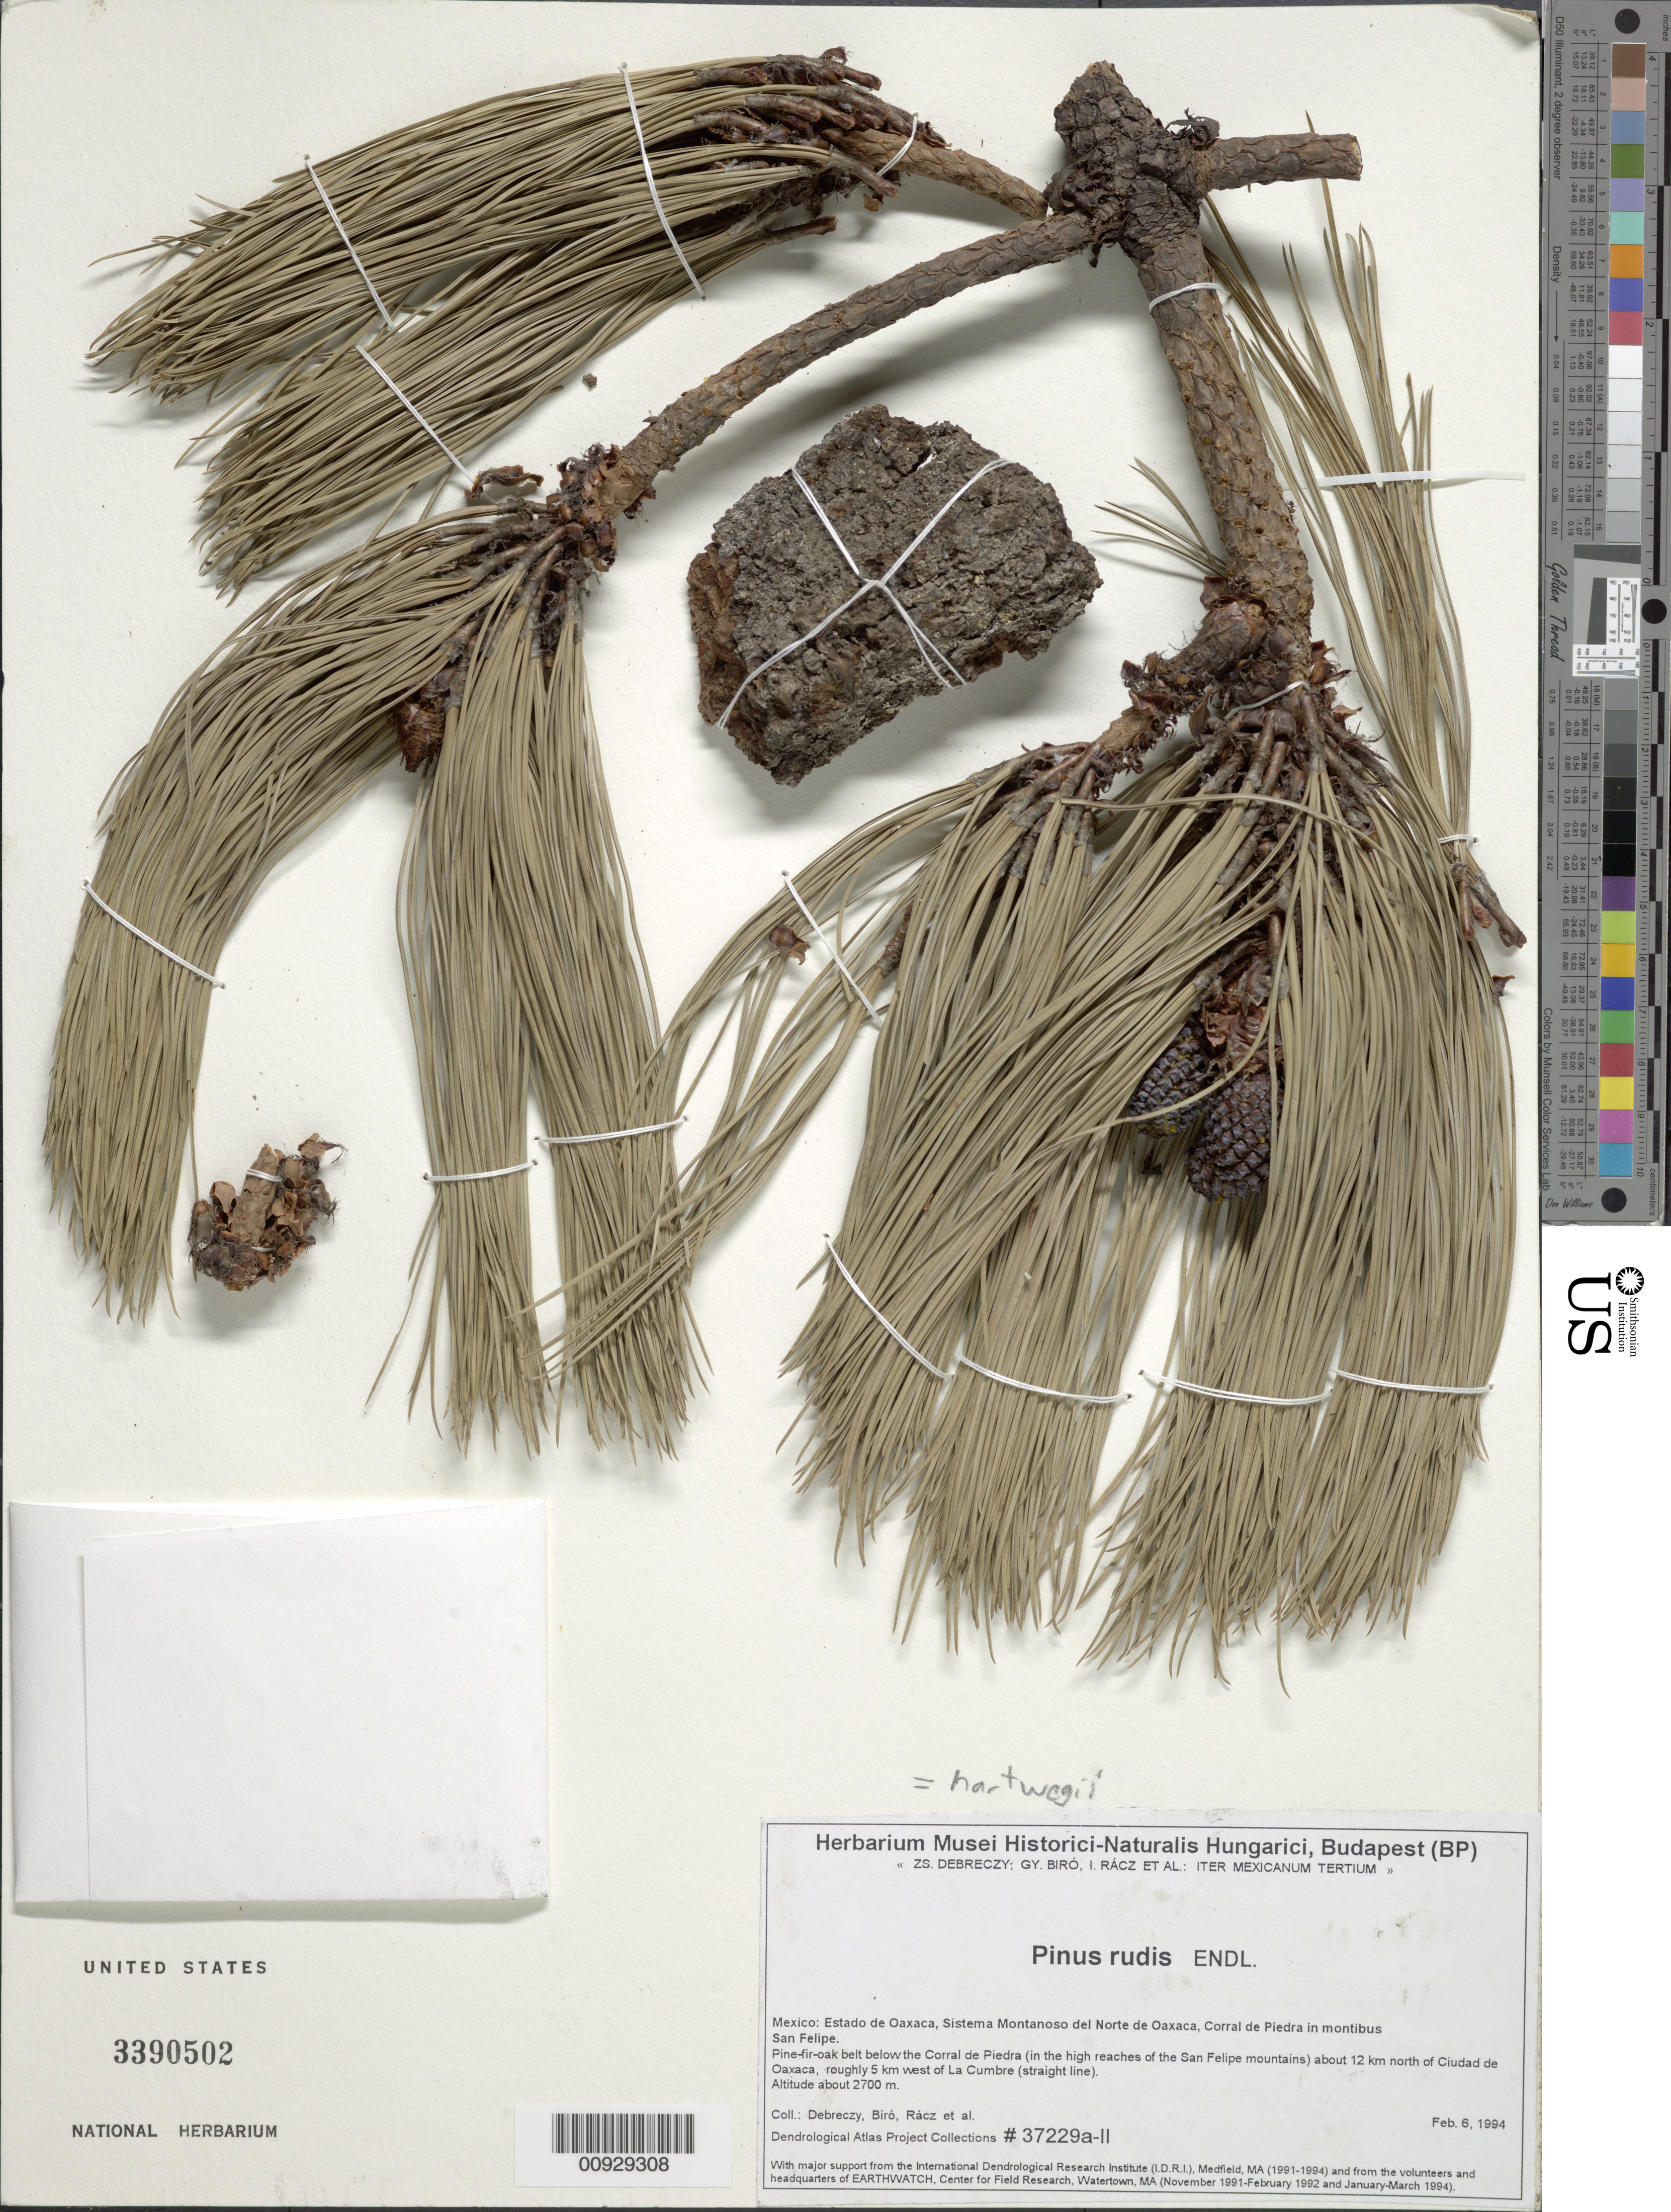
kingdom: Plantae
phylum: Tracheophyta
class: Pinopsida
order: Pinales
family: Pinaceae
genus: Pinus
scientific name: Pinus hartwegii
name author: Lindl.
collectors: Z. Debreczy, G. Biro, I. Rácz & et al.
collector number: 37229 a-II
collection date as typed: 06 Feb 1994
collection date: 1994-02-06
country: Mexico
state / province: Oaxaca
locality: Below Corral de Piedra (in the high reaches of the San Felipe mountains) about 12 km. north of Ciudad de Oaxaca, roughly 5 km. west of La Cumbre (straight line). Sistema montañoso del Norte de Oaxaca.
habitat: Pine-fir-oak belt.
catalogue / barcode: US 3390502